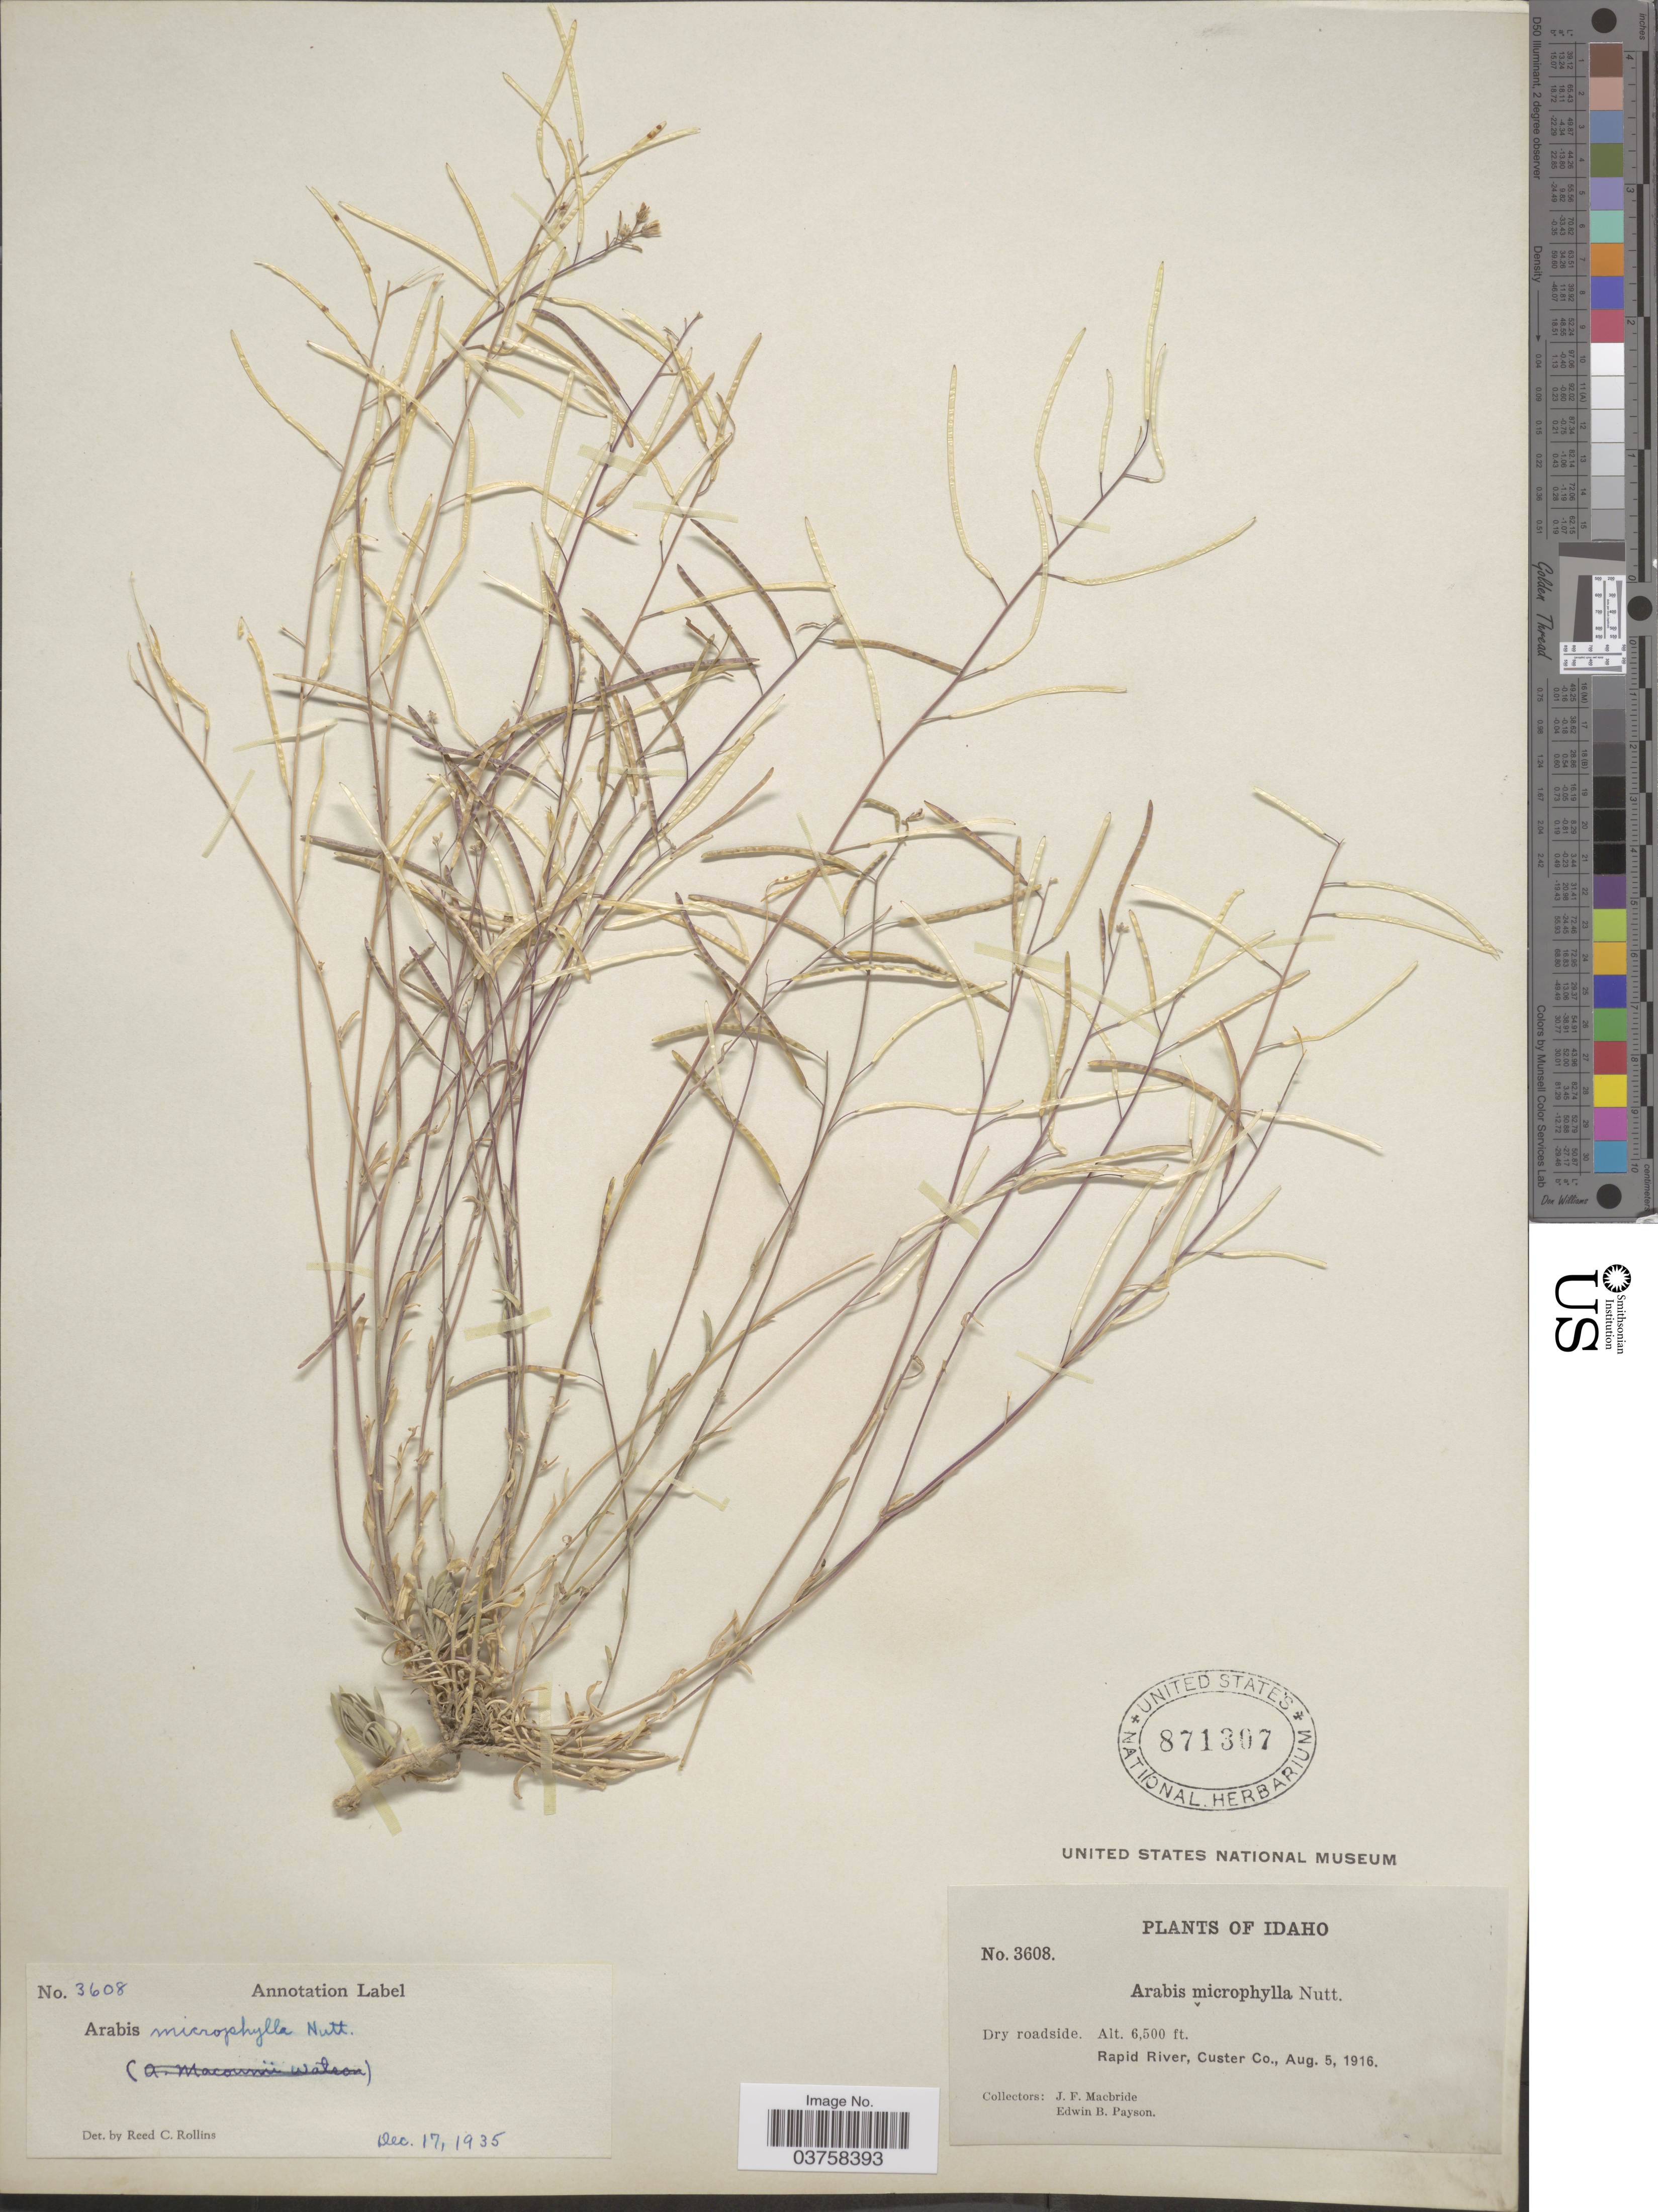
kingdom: Plantae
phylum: Tracheophyta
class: Magnoliopsida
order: Brassicales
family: Brassicaceae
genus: Arabis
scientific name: Arabis microphylla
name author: Nutt.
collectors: J. F. Macbride & E. B. Payson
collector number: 3608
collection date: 1916-08-05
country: United States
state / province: Idaho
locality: Rapid River, Custer Co.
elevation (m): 1981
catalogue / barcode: US 871307